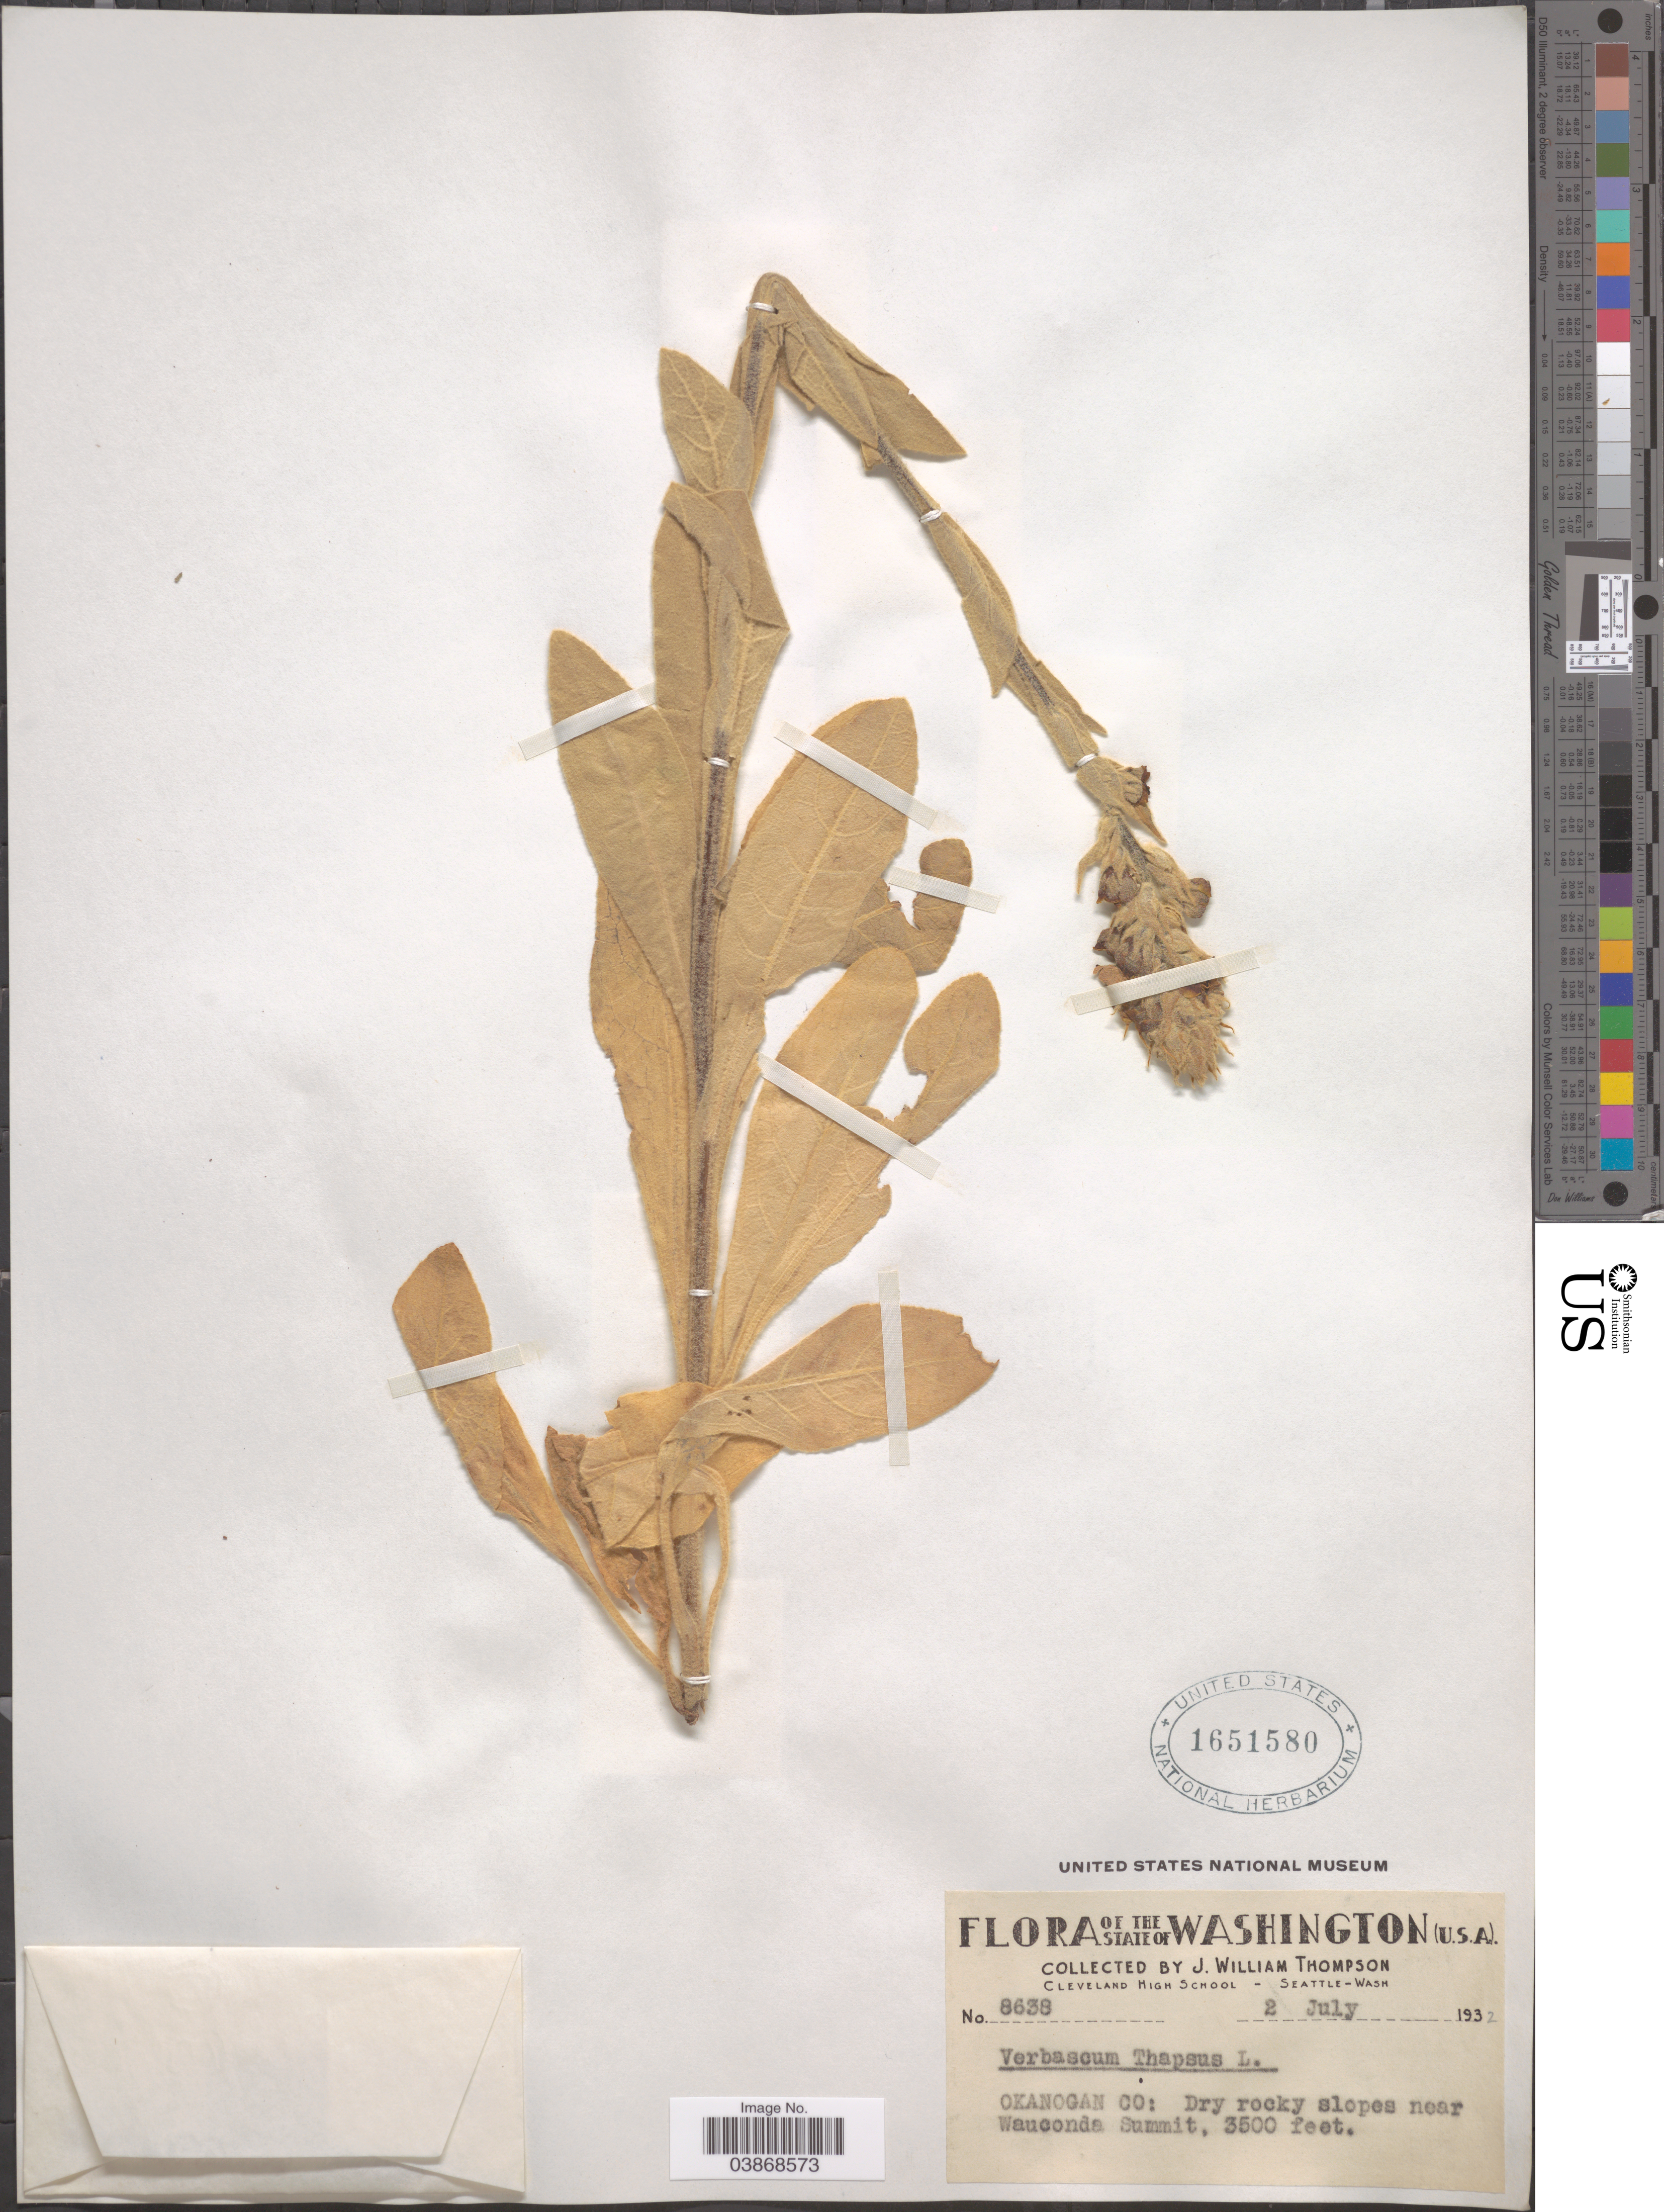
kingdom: Plantae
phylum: Tracheophyta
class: Magnoliopsida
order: Lamiales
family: Scrophulariaceae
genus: Verbascum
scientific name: Verbascum thapsus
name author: L.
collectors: J. W. Thompson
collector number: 8638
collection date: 1932-07-02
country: United States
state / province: Washington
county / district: Okanogan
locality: Okanogan Co: Dry rocky slopes near Wauconda Summit.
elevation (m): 1067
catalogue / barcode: US 1651580